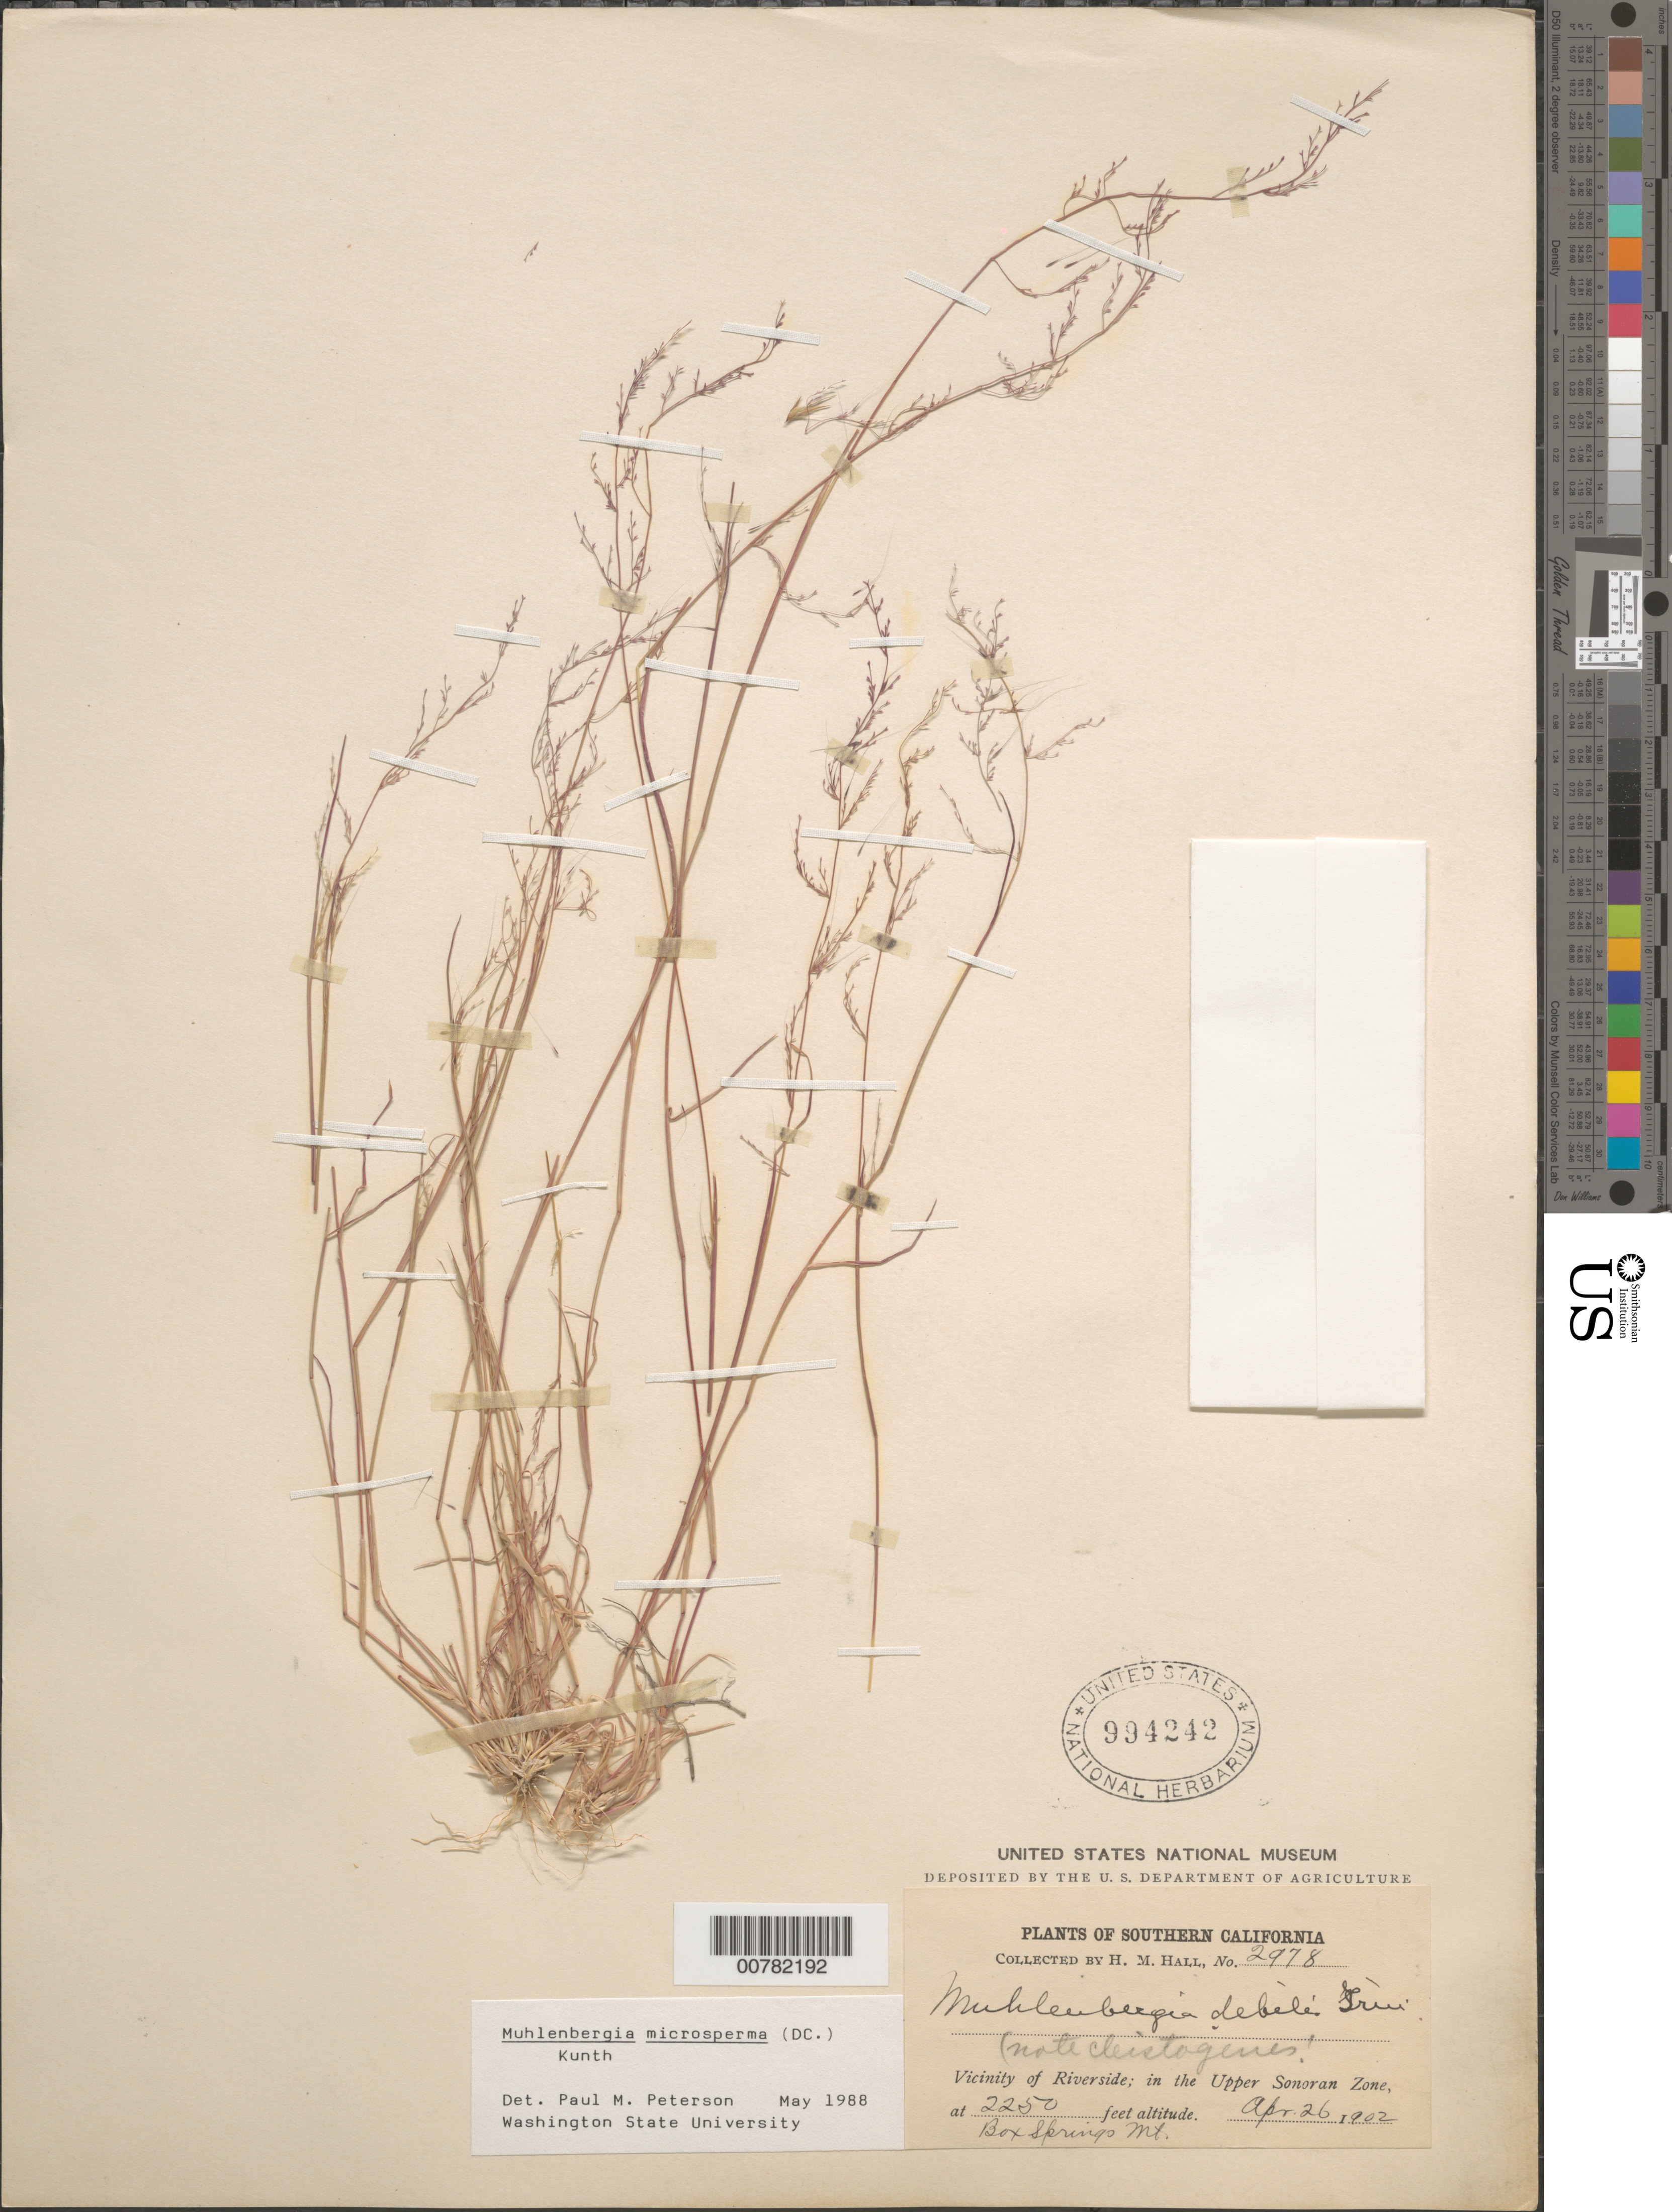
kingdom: Plantae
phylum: Tracheophyta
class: Liliopsida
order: Poales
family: Poaceae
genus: Muhlenbergia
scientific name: Muhlenbergia microsperma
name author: (DC.) Kunth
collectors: H. M. Hall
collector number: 2978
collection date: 1902-04-26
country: United States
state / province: California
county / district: Riverside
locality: Southern California. Vicinity of Riverside; in the Upper Sonoran Zone. Box Springs Mt.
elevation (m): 686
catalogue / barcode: US 994242